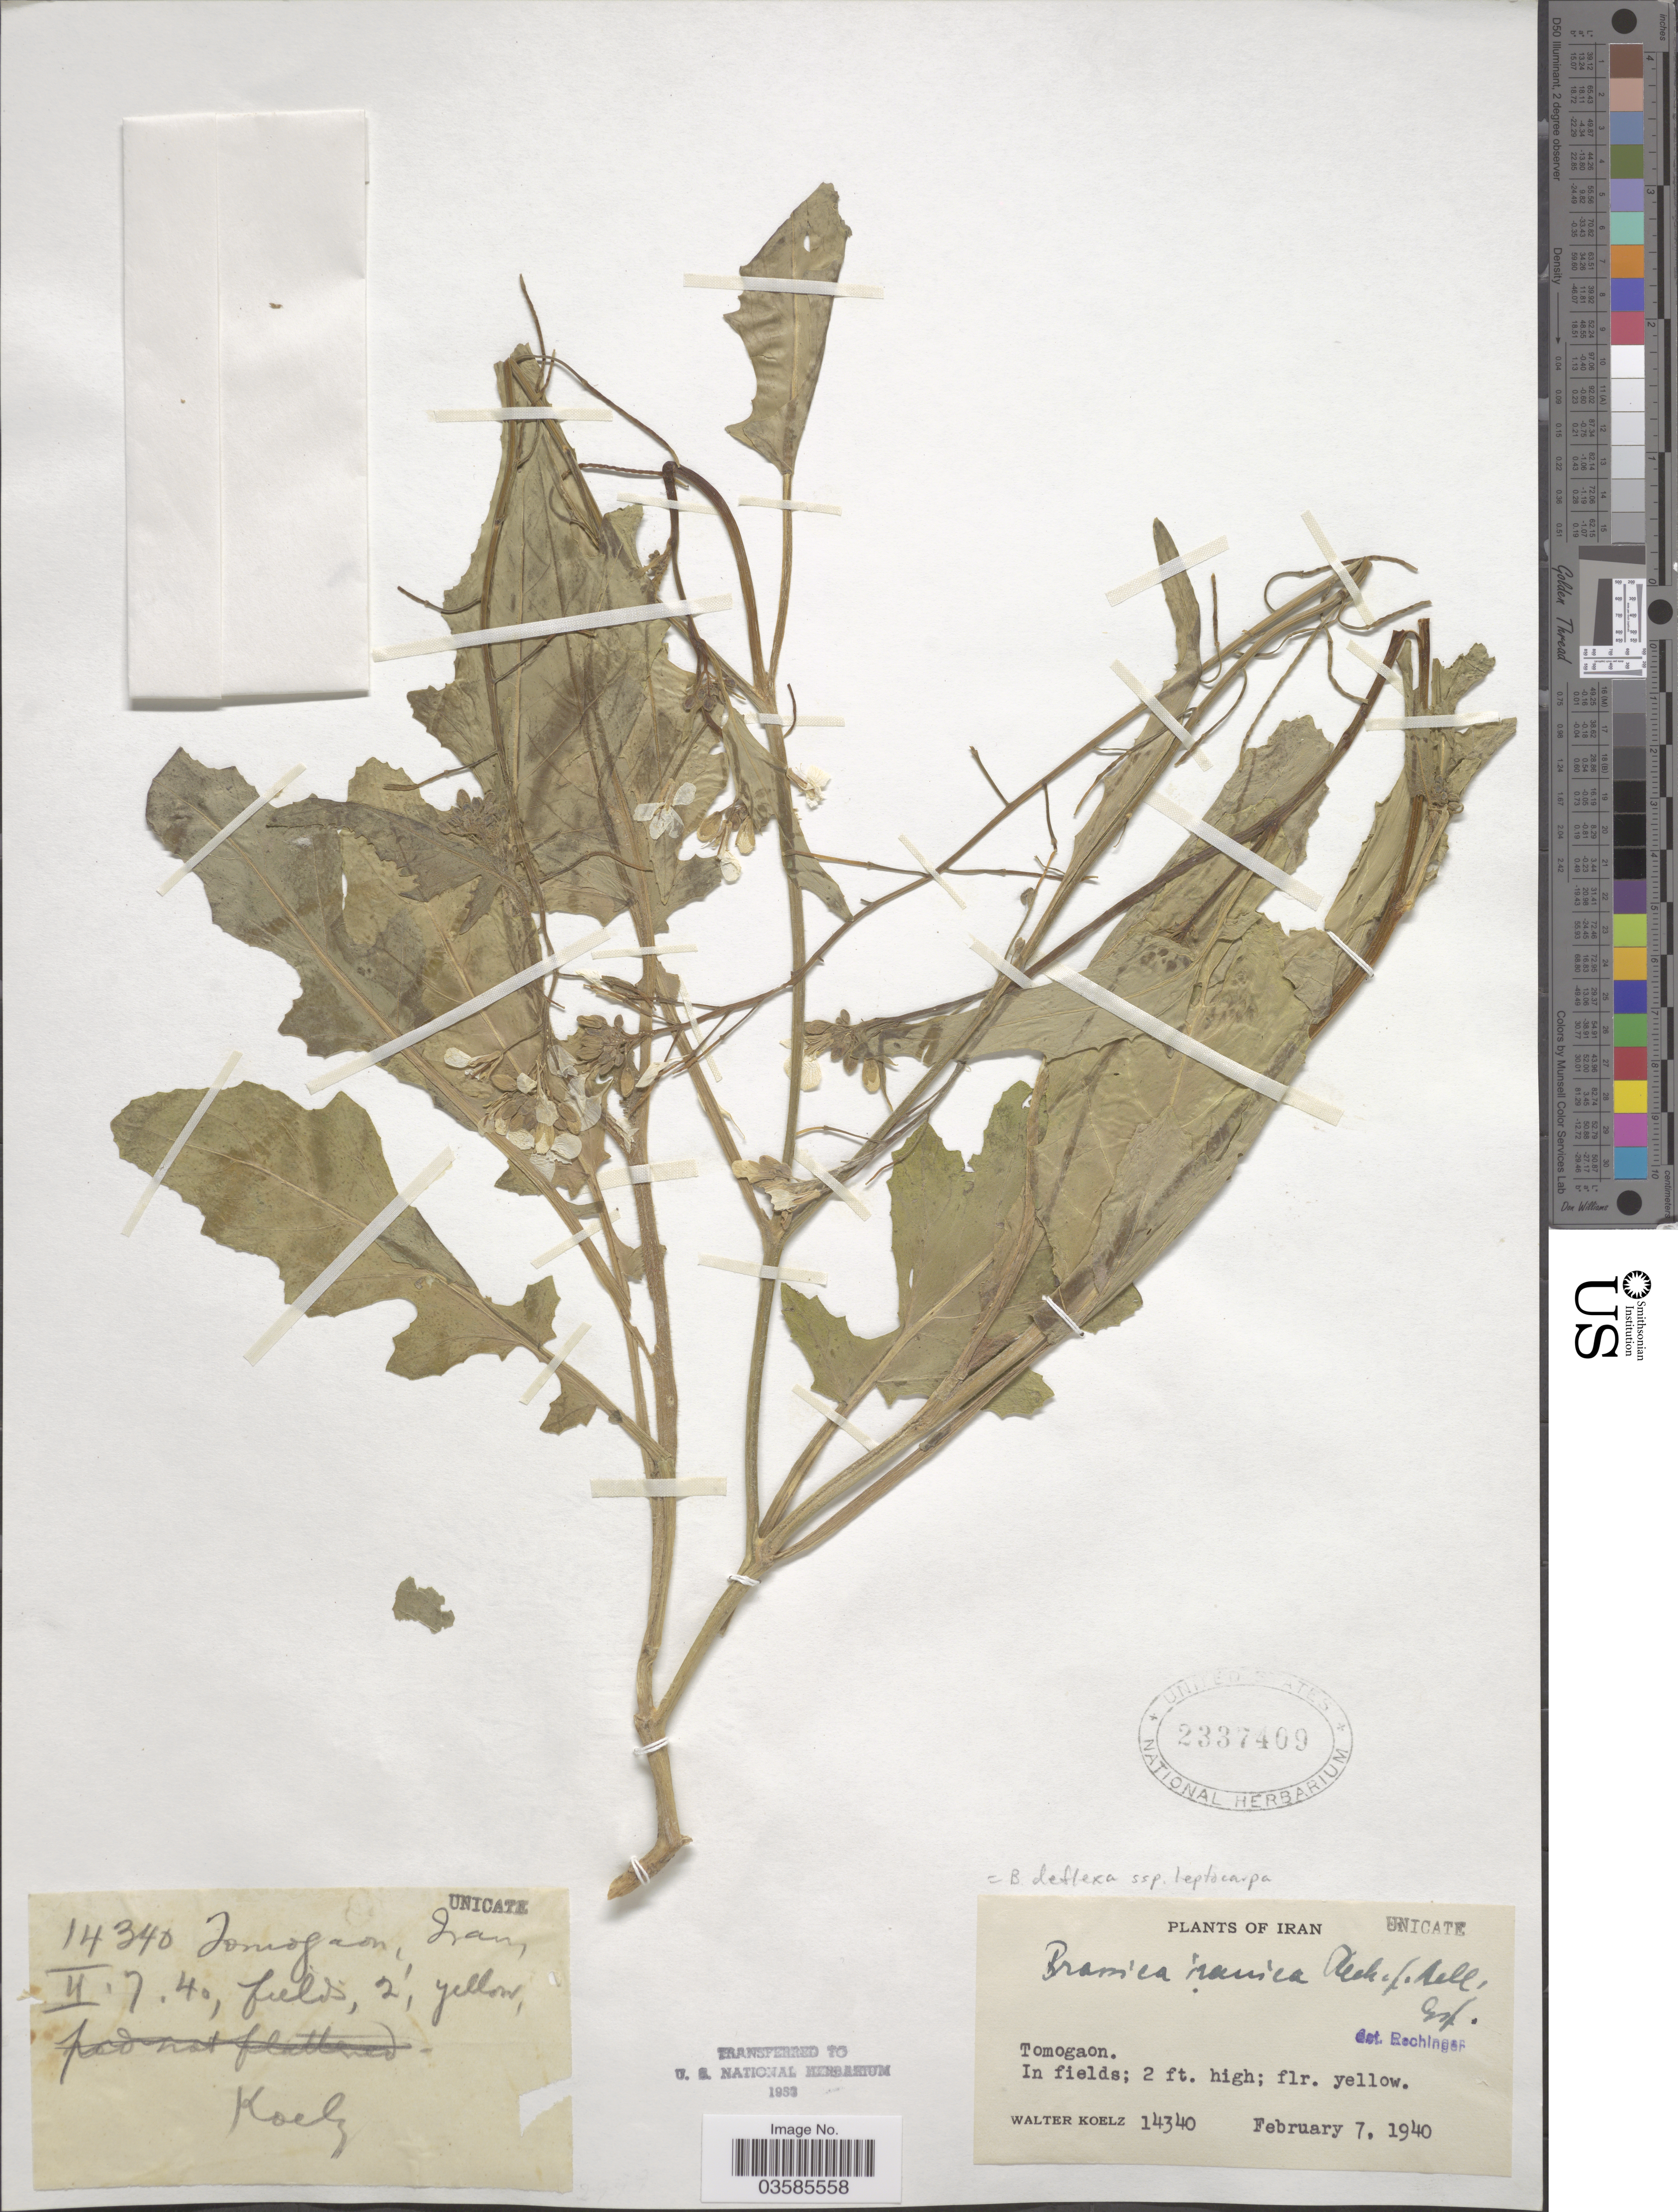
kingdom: Plantae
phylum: Tracheophyta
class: Magnoliopsida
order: Brassicales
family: Brassicaceae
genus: Brassica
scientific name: Brassica deflexa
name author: Boiss.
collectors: W. N. Koelz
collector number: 14340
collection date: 1940-02-07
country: Iran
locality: Tomogaon.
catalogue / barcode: US 2337409